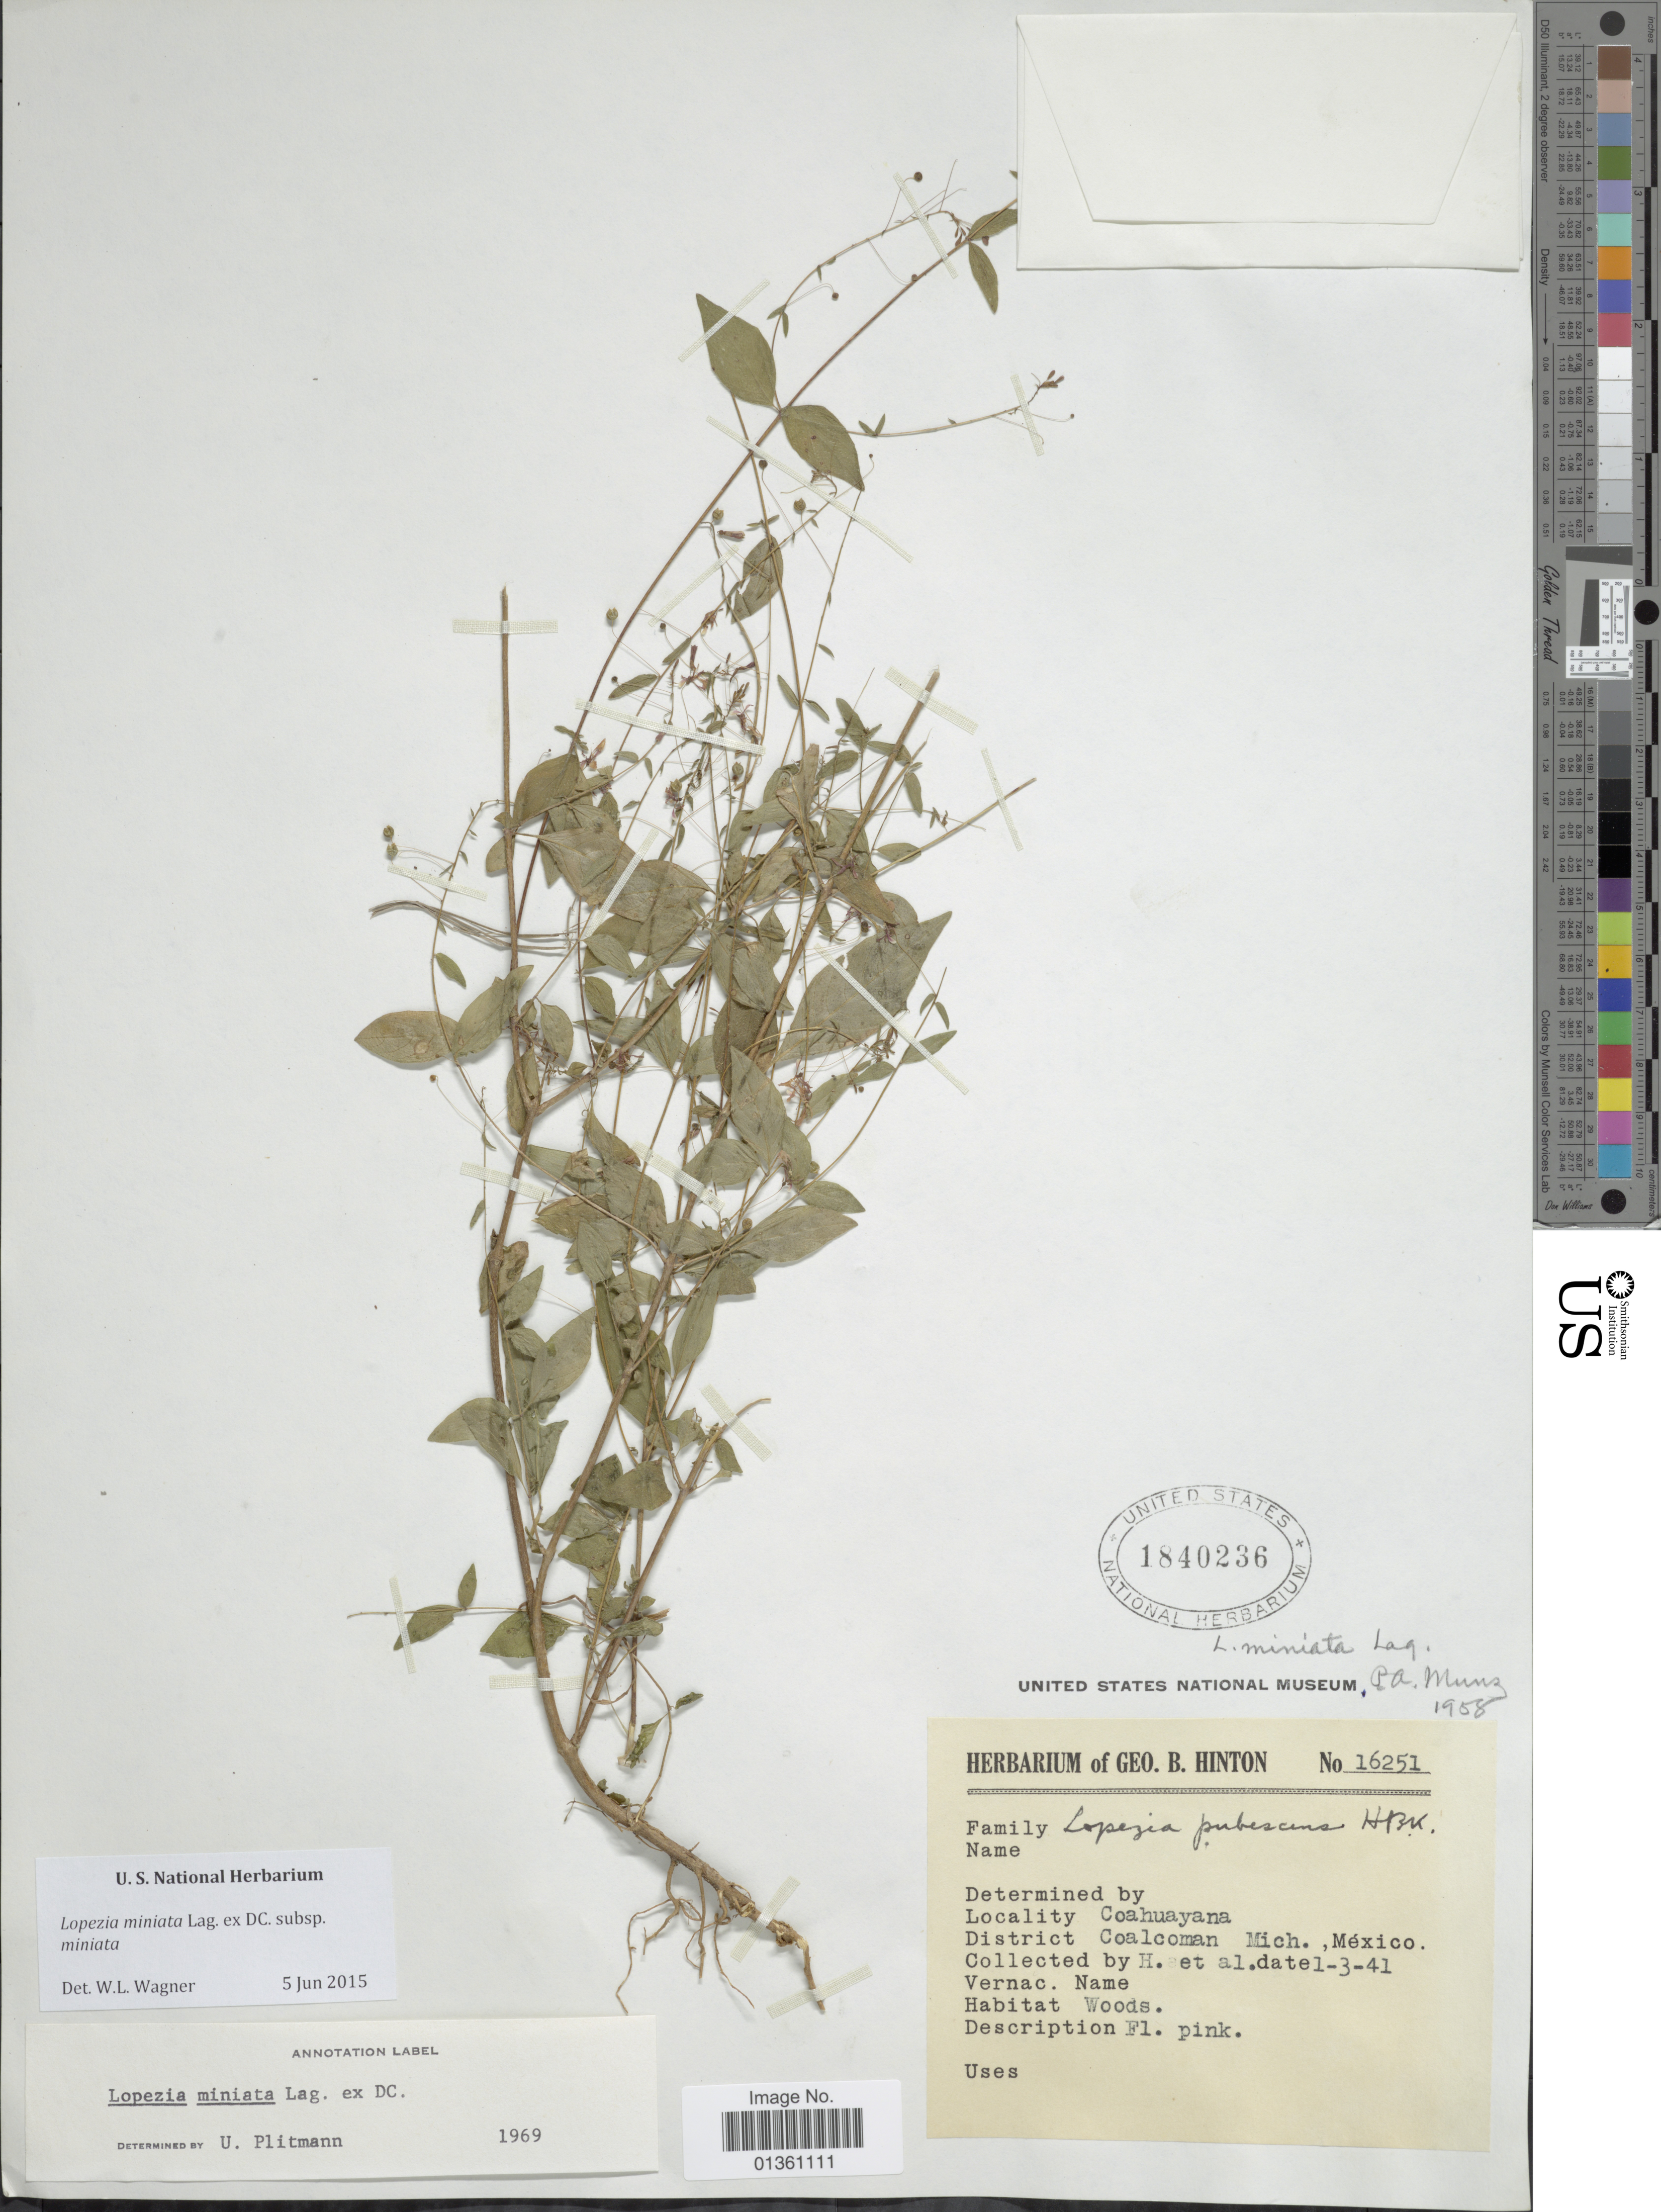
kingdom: Plantae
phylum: Tracheophyta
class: Magnoliopsida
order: Myrtales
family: Onagraceae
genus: Lopezia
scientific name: Lopezia miniata subsp. miniata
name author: Lag. ex DC.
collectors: G. B. Hinton & et al.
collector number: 16251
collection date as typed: Transcribed d/m/y: 3/1/41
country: Mexico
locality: Coahuayana. District Coalcoman Mich.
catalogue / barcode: US 1840236